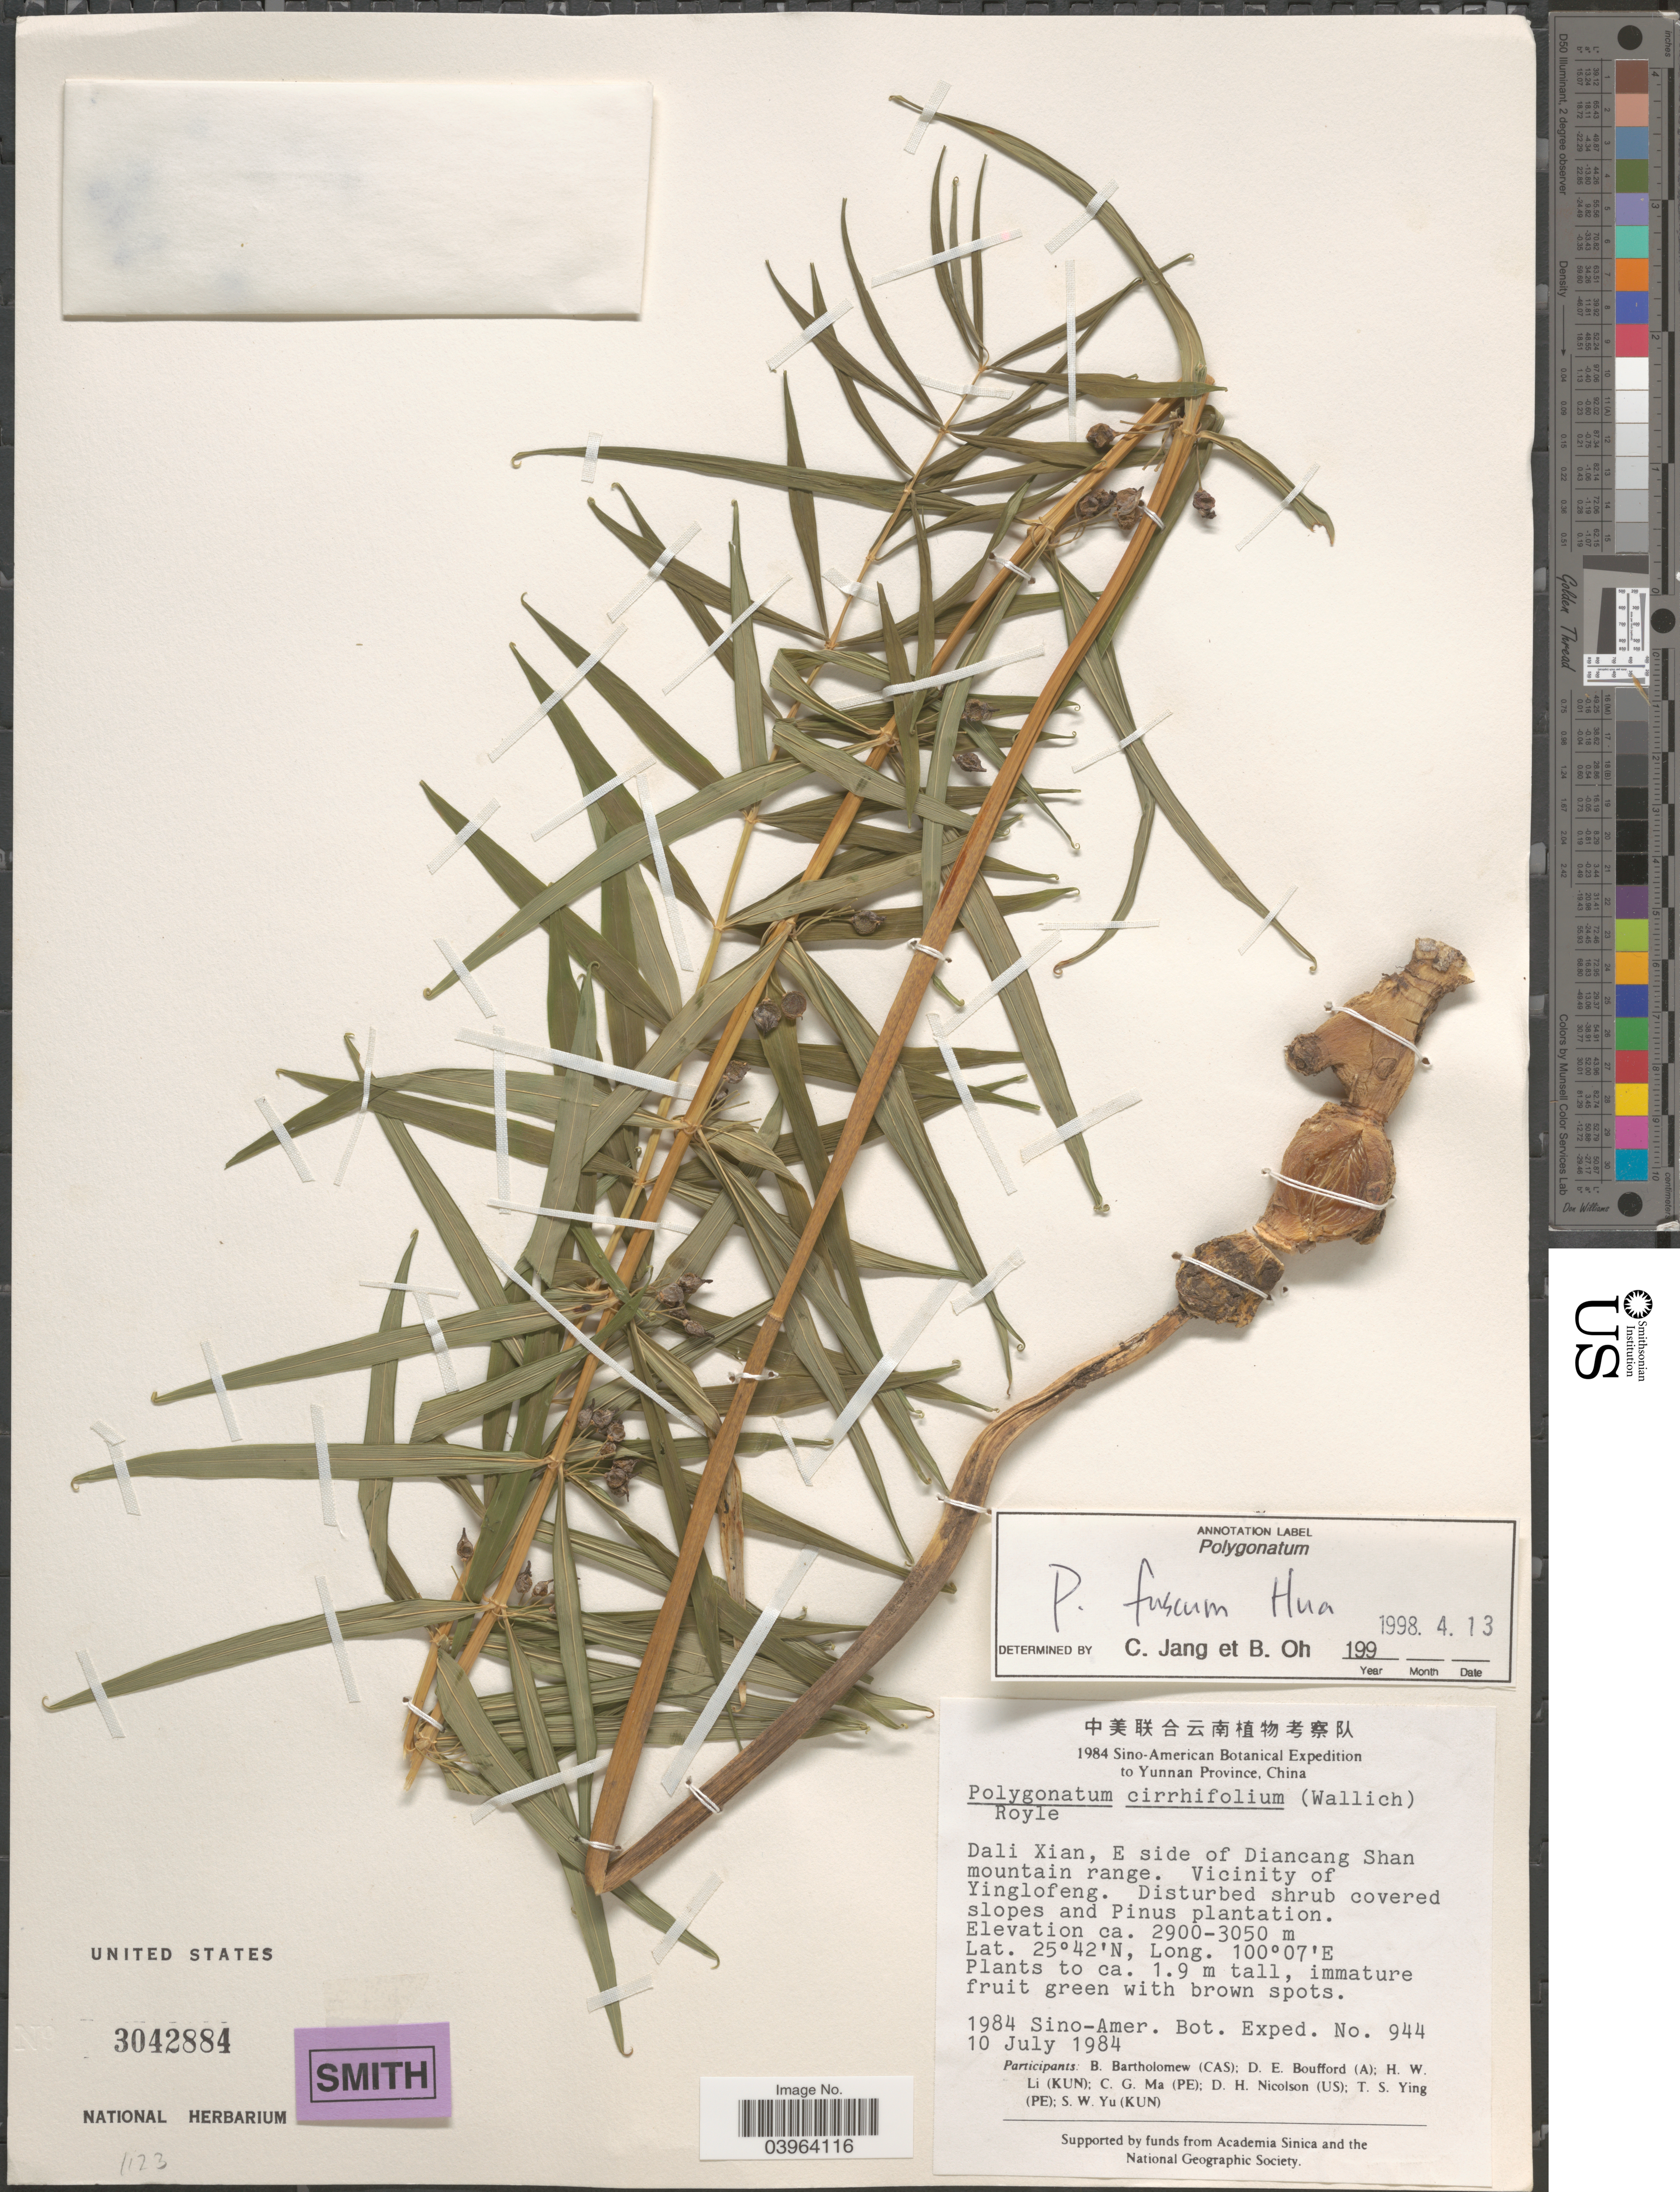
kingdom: Plantae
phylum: Tracheophyta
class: Liliopsida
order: Asparagales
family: Asparagaceae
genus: Polygonatum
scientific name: Polygonatum fuscum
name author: Hua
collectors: Sino-Amer. Bot. Exped. 1984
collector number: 944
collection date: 1984-07-10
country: China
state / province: Yunnan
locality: Dali Xian, E side of Diancang Shan mountain range. Vicinity of Yinglofeng.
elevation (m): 2900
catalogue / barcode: US 3042884